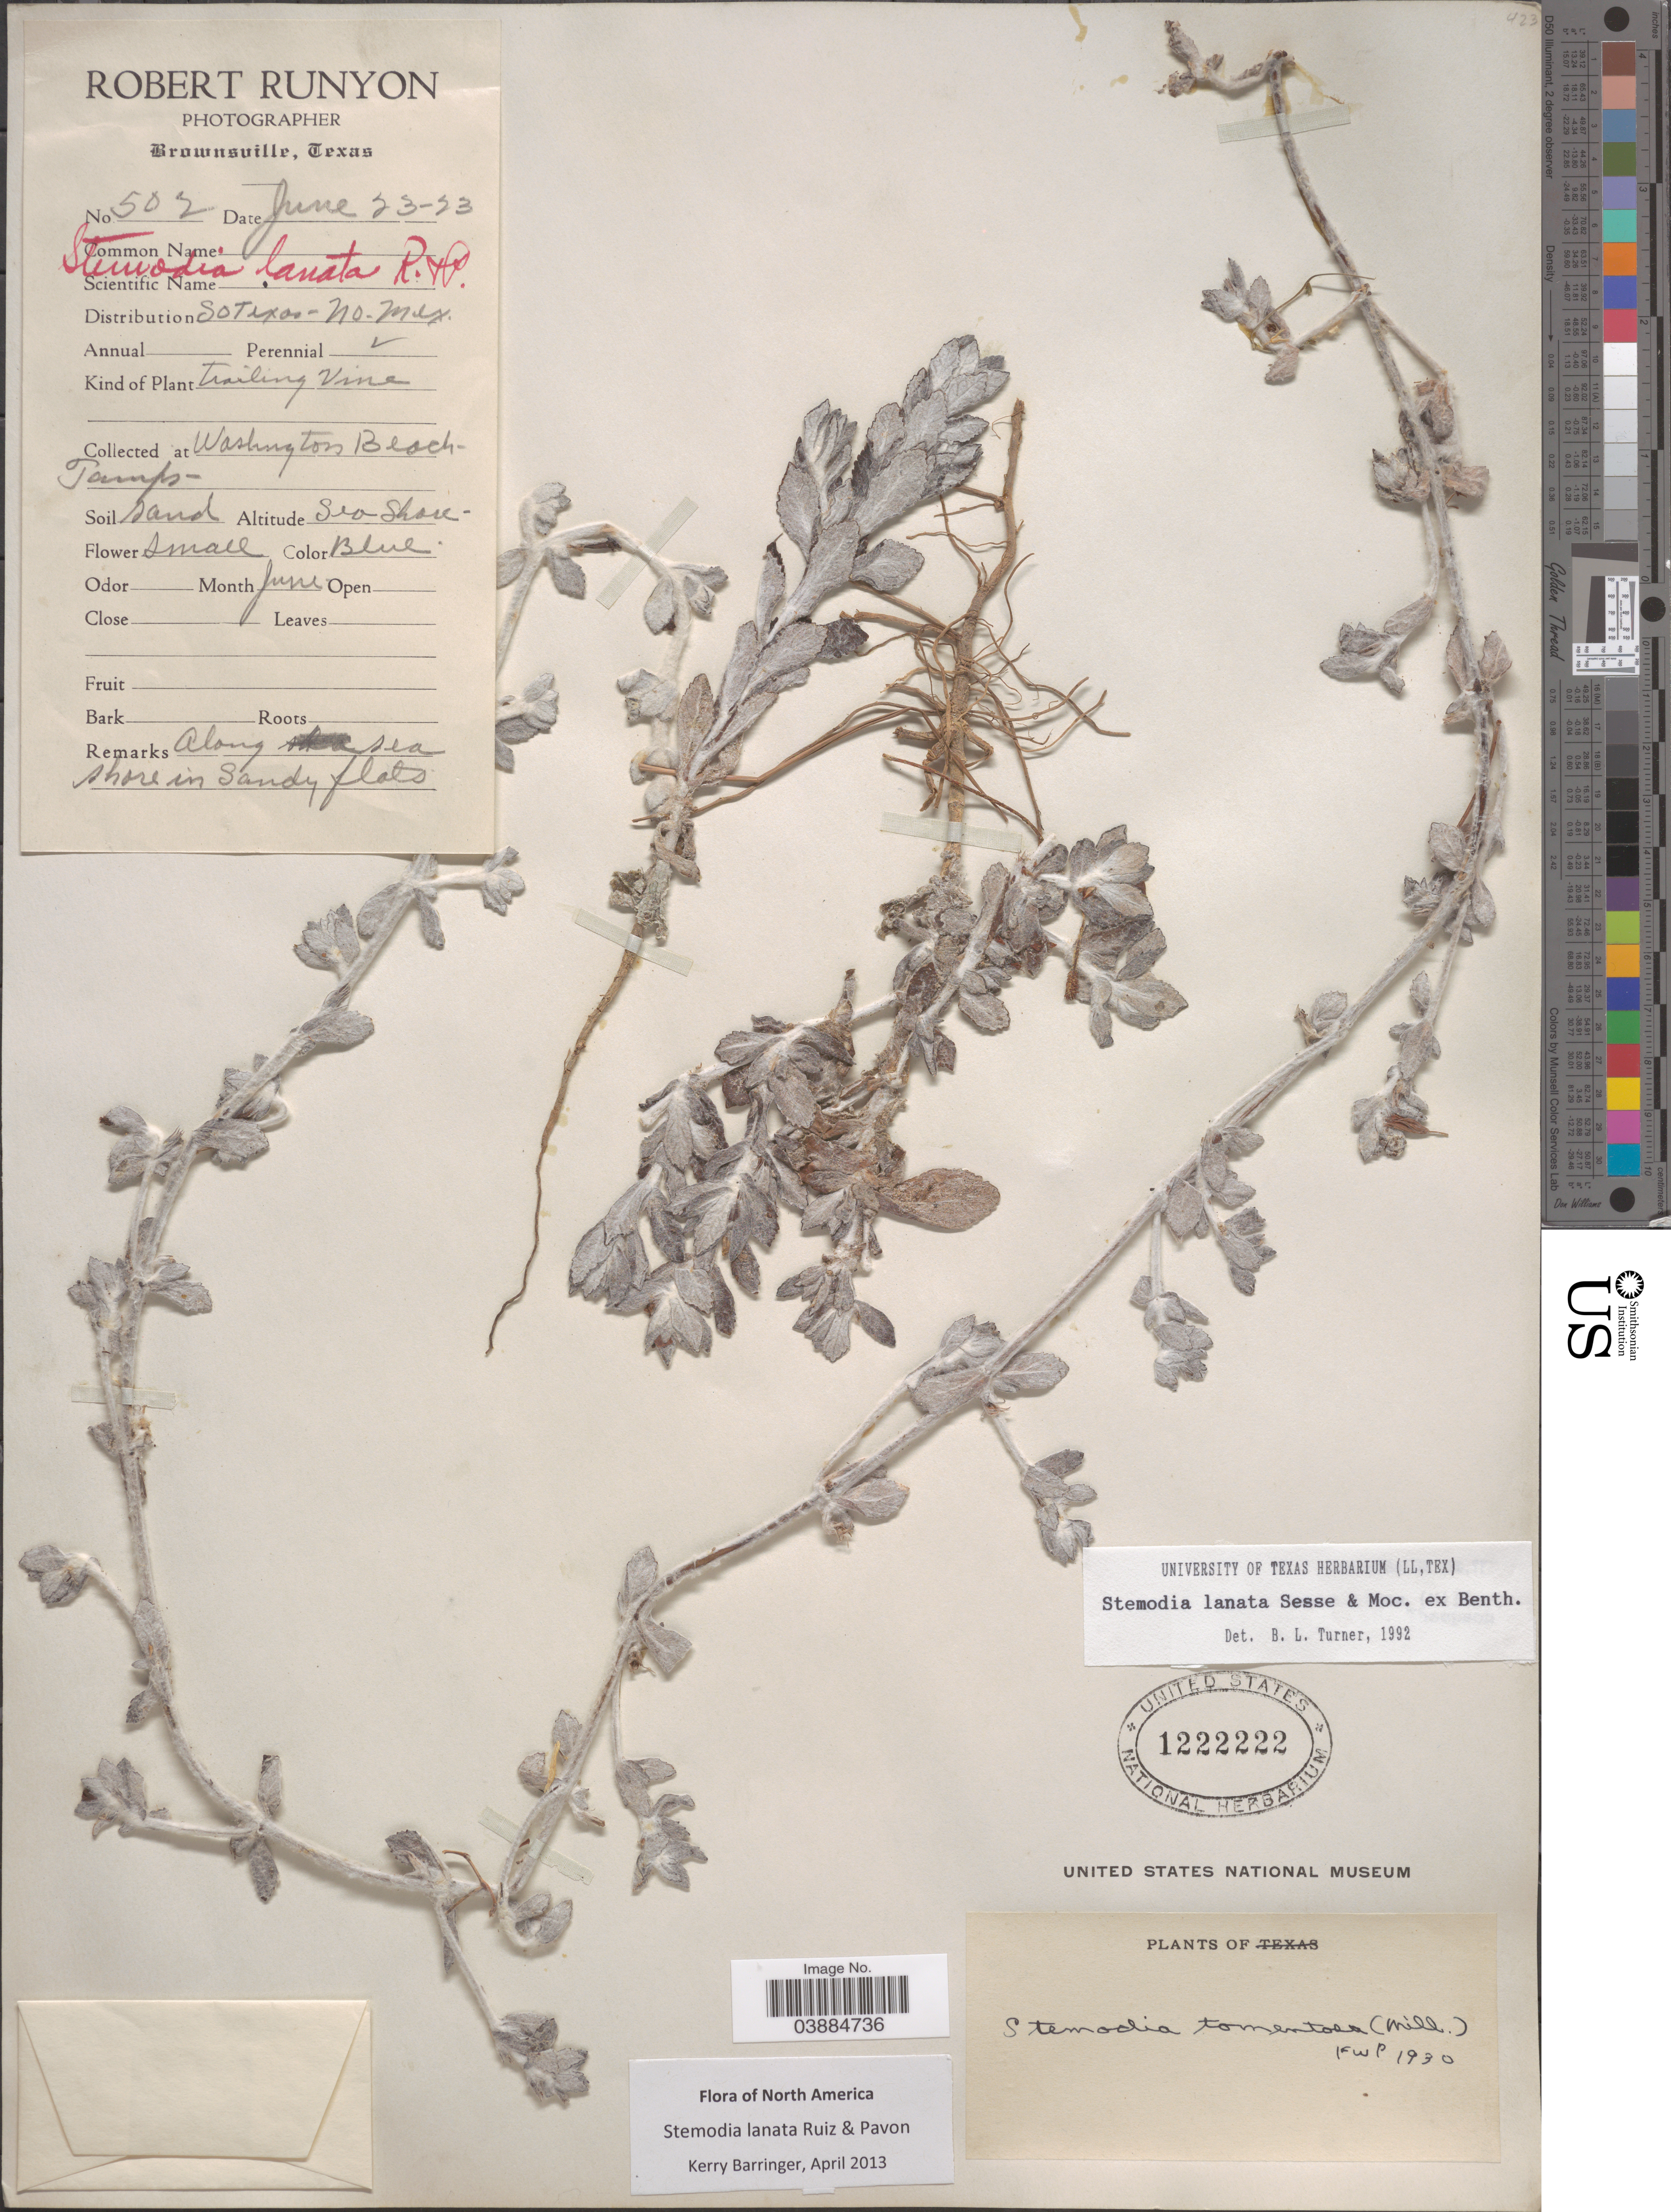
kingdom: Plantae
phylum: Tracheophyta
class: Magnoliopsida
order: Lamiales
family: Plantaginaceae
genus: Stemodia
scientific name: Stemodia lanata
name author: Sessé & Moc. ex Benth.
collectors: R. Runyon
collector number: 502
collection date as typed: Transcribed d/m/y: 23/6/23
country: Mexico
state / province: Tamaulipas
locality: Washington Beach.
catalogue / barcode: US 1222222